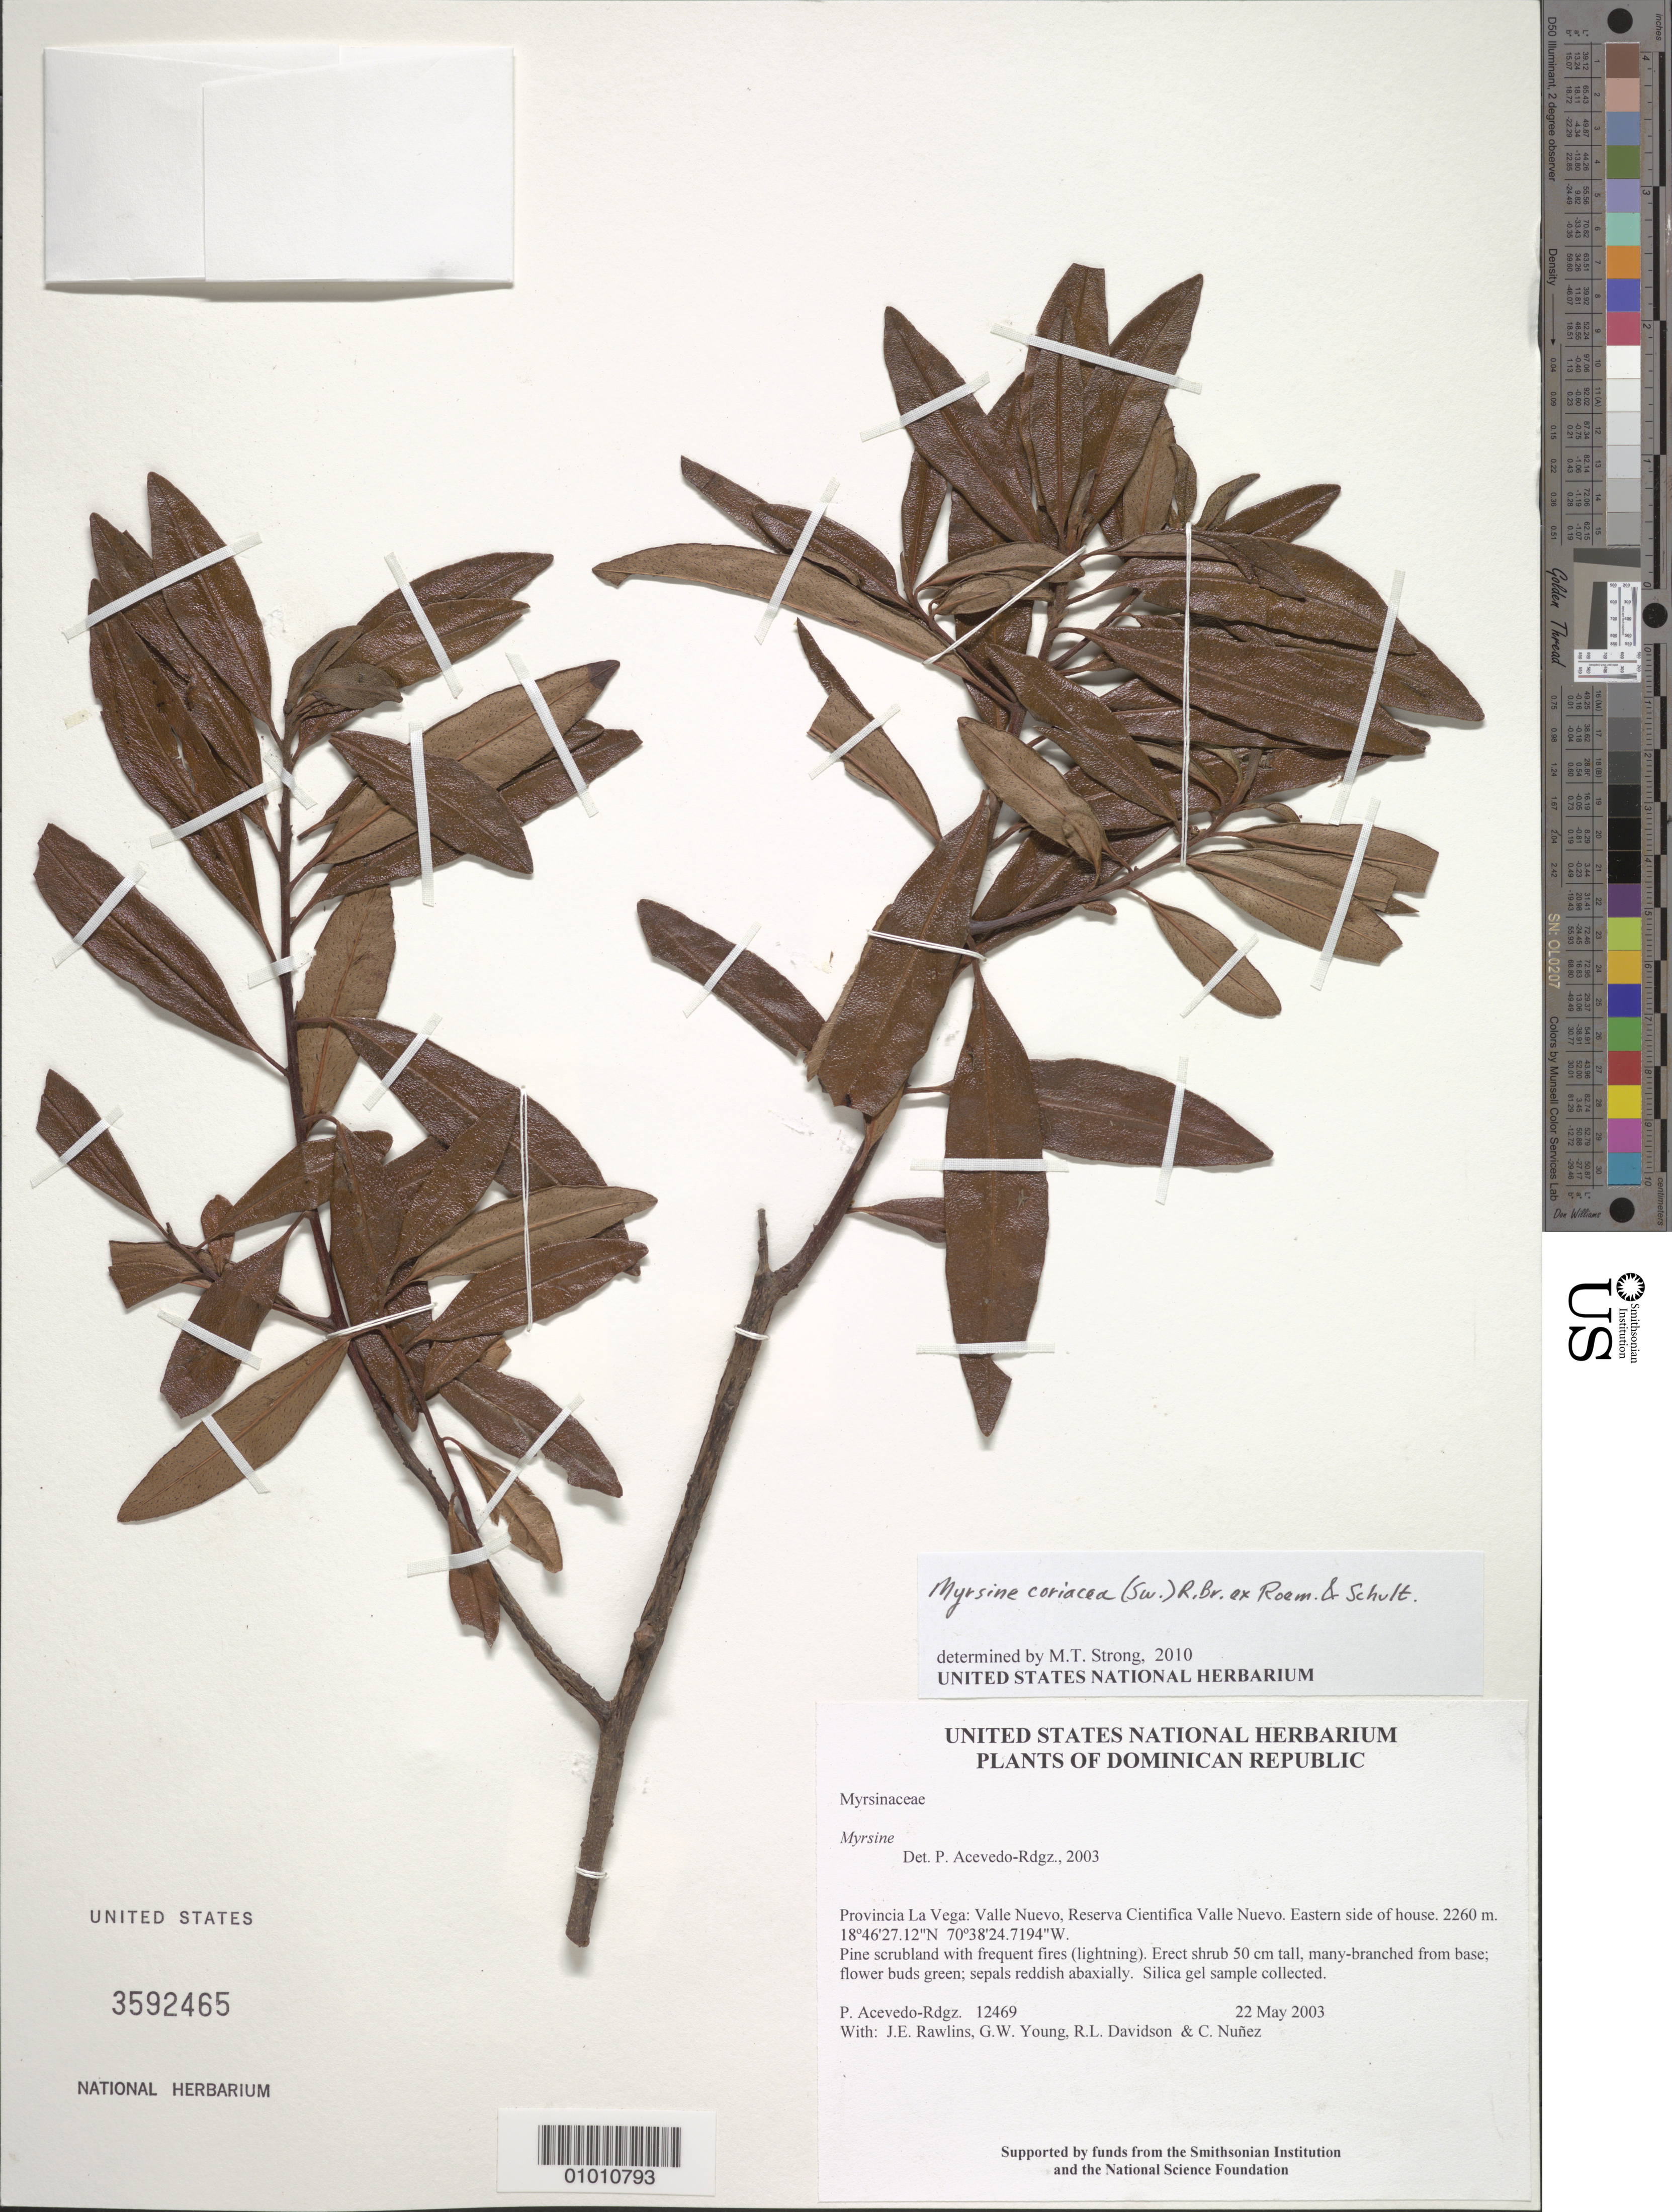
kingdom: Plantae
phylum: Tracheophyta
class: Magnoliopsida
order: Ericales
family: Primulaceae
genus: Myrsine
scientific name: Myrsine coriacea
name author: (Sw.) R. Br. ex Roem. & Schult.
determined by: Strong, M. T., (US), Smithsonian Institution - National Museum of Natural History (UNITED STATES)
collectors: P. Acevedo-Rodr., J. Rawlins, G. Young, R. Davidson & C. Nunez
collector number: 12469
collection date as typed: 22 May 2003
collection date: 2003-05-22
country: Dominican Republic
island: Hispaniola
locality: Provincia La Vega: Valle Nuevo, Reserva Cientifica Valle Nuevo. Eastern side of house.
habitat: Pine scrubland with frequent fires (lightning).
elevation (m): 2260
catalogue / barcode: US 3592465